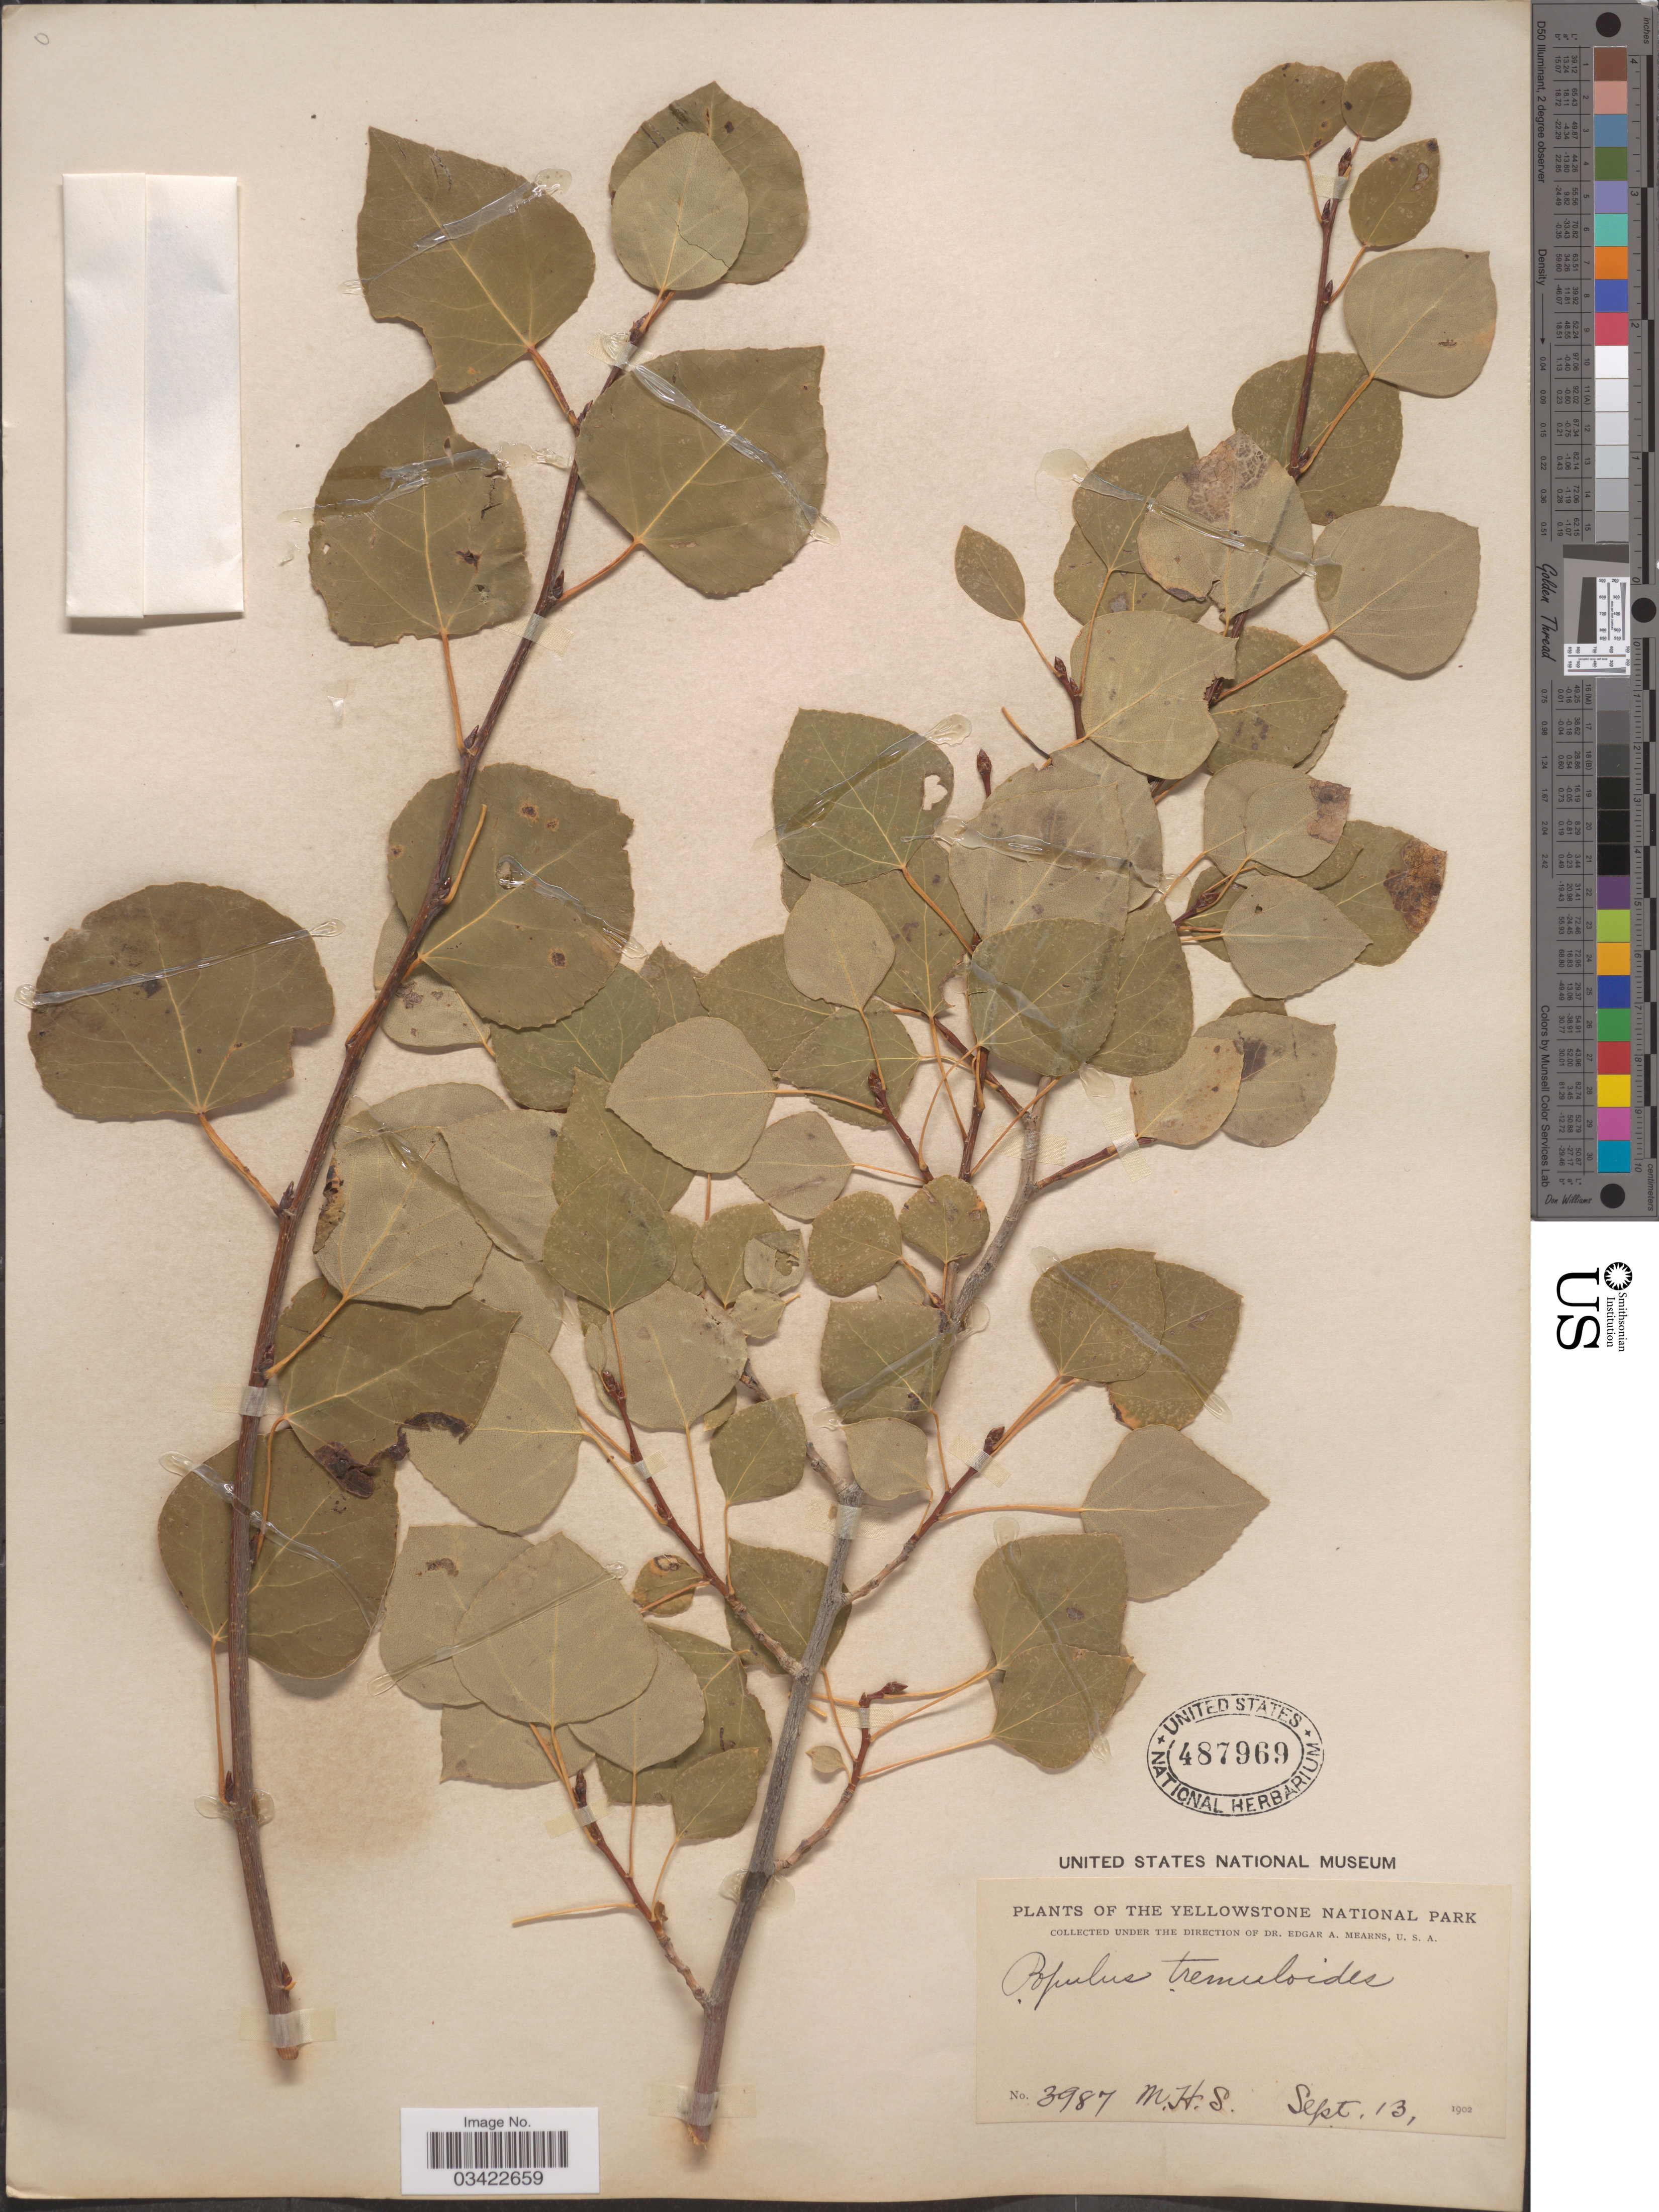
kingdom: Plantae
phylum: Tracheophyta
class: Magnoliopsida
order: Malpighiales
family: Salicaceae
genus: Populus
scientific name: Populus tremuloides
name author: Michx.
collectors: M. H. S.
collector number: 3987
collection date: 1902-09-13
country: United States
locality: The Yellowstone National Park.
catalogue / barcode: US 487969